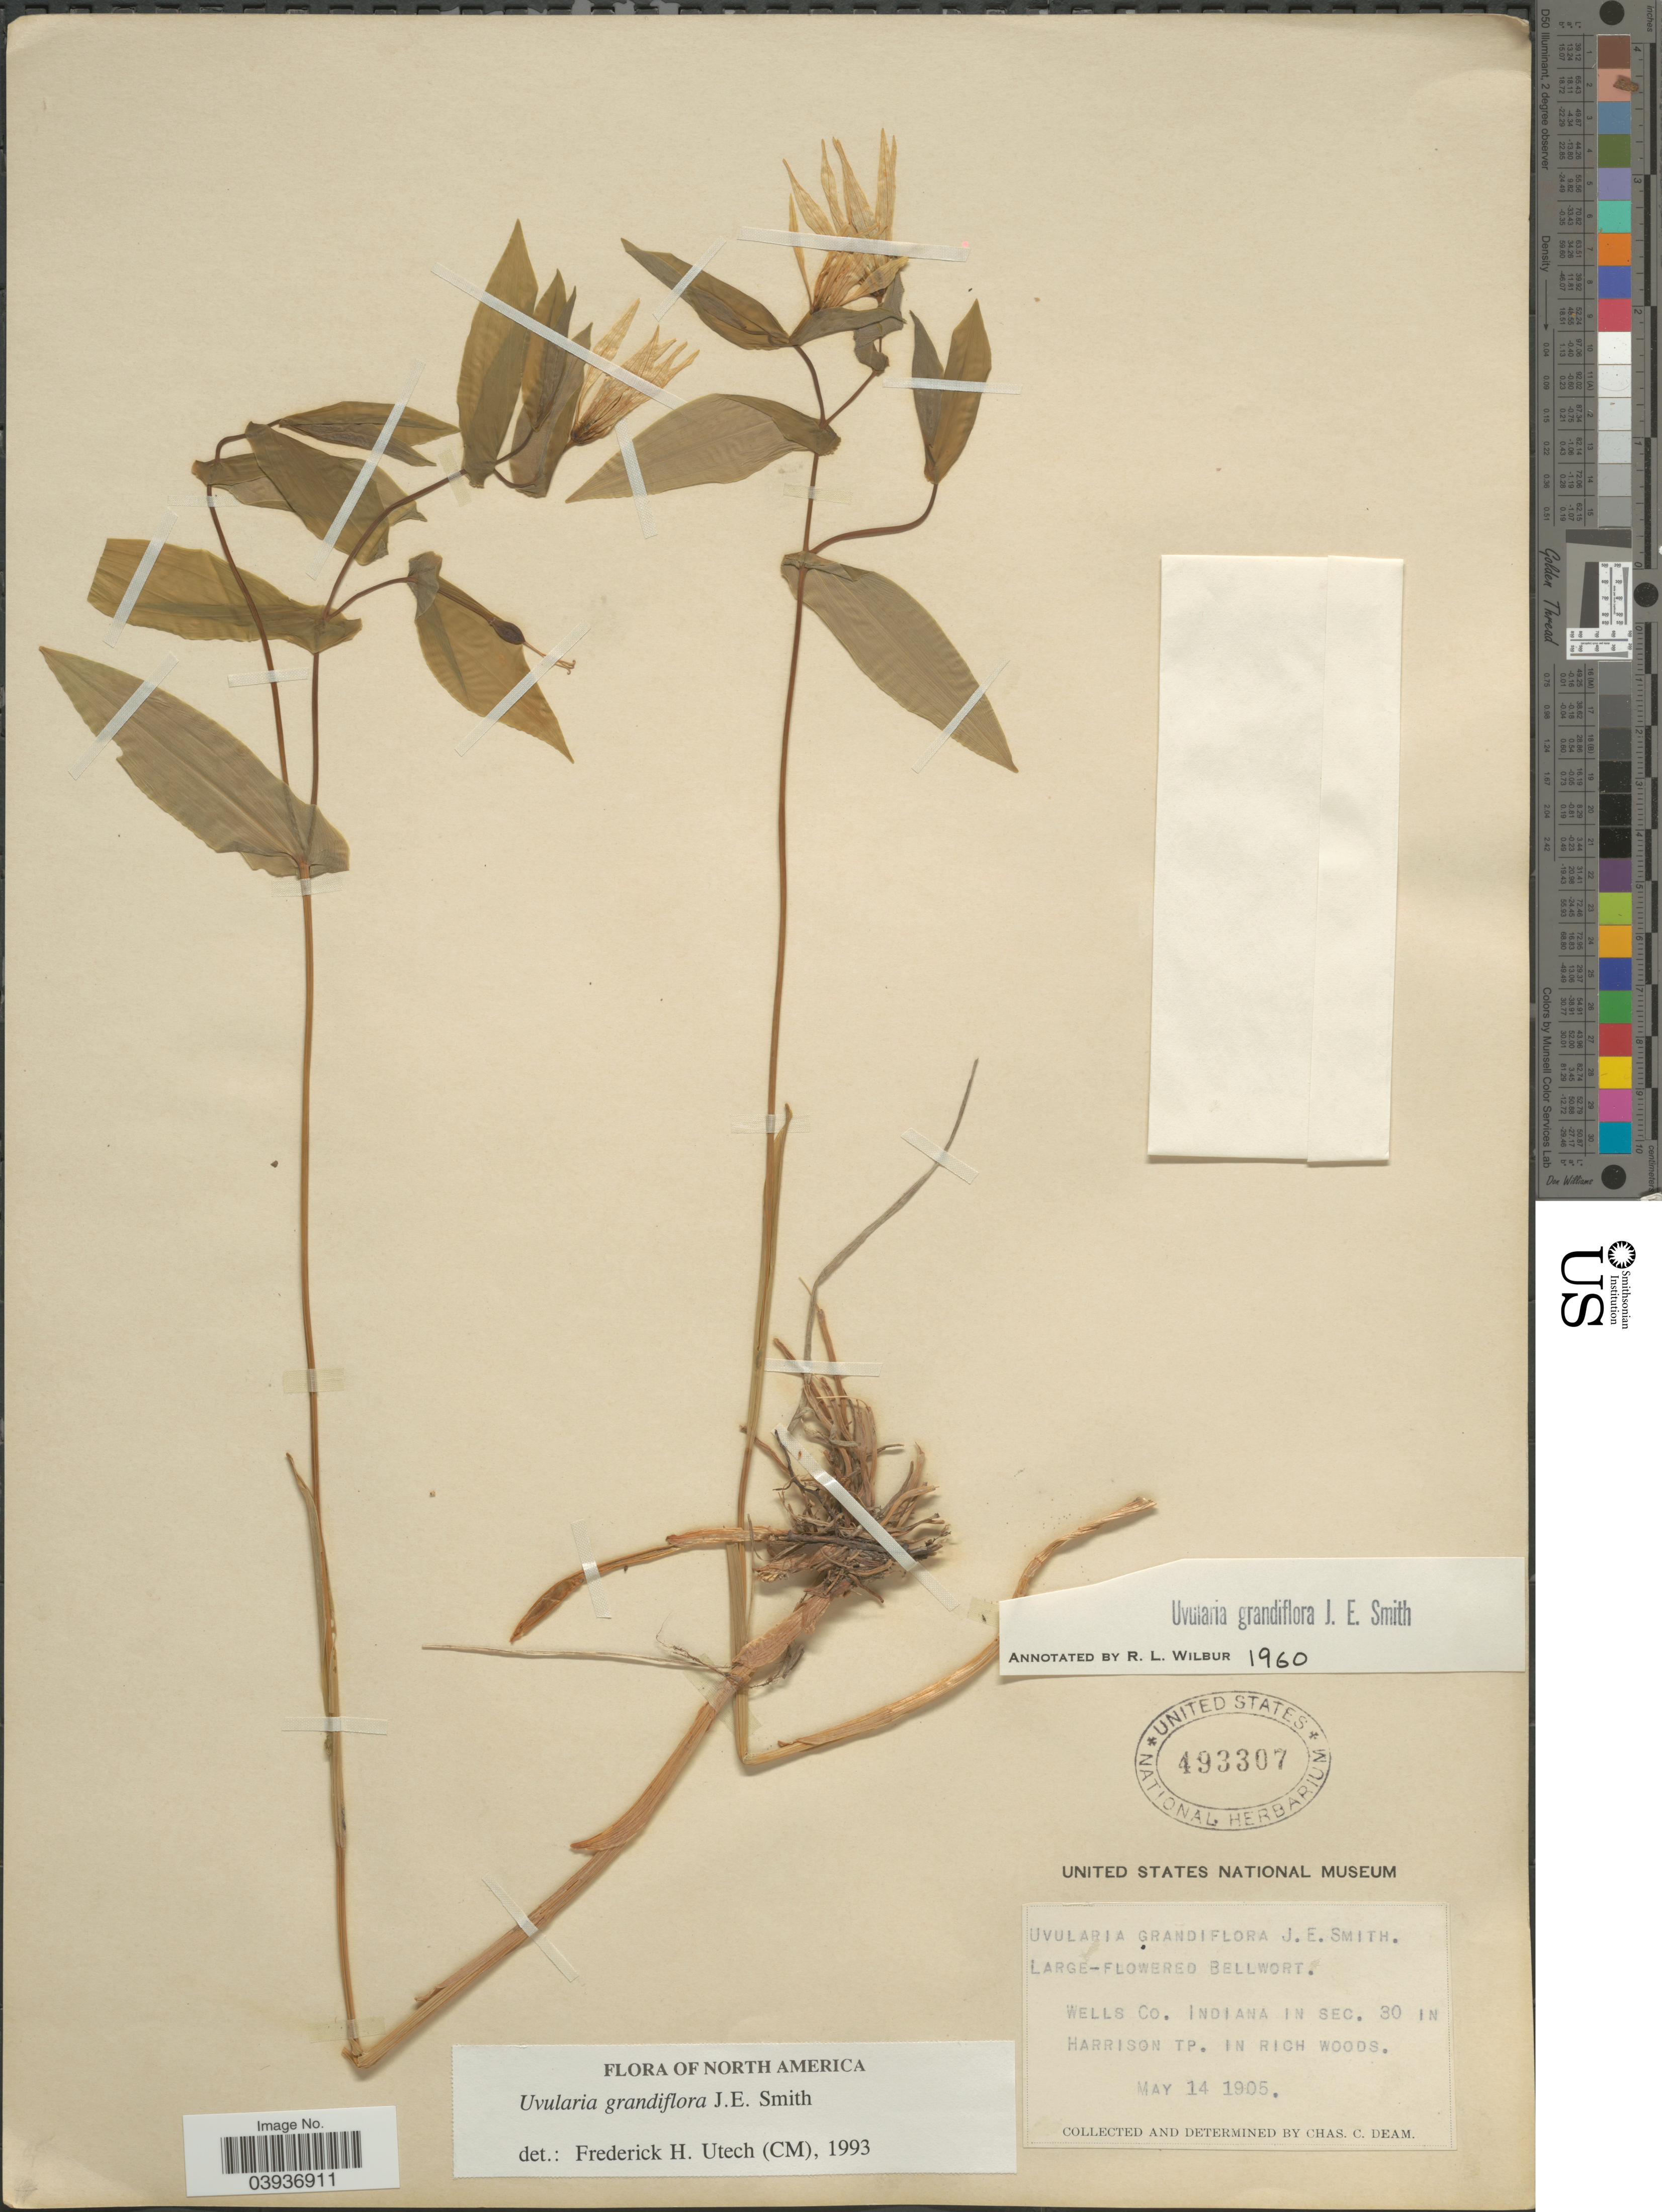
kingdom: Plantae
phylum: Tracheophyta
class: Liliopsida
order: Liliales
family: Colchicaceae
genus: Uvularia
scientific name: Uvularia grandiflora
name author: Sm.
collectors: C. C. Deam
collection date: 1905-05-14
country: United States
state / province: Indiana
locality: Wells Co. Indiana in sec. 30 in Harrison Tp. in rich woods.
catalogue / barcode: US 493307